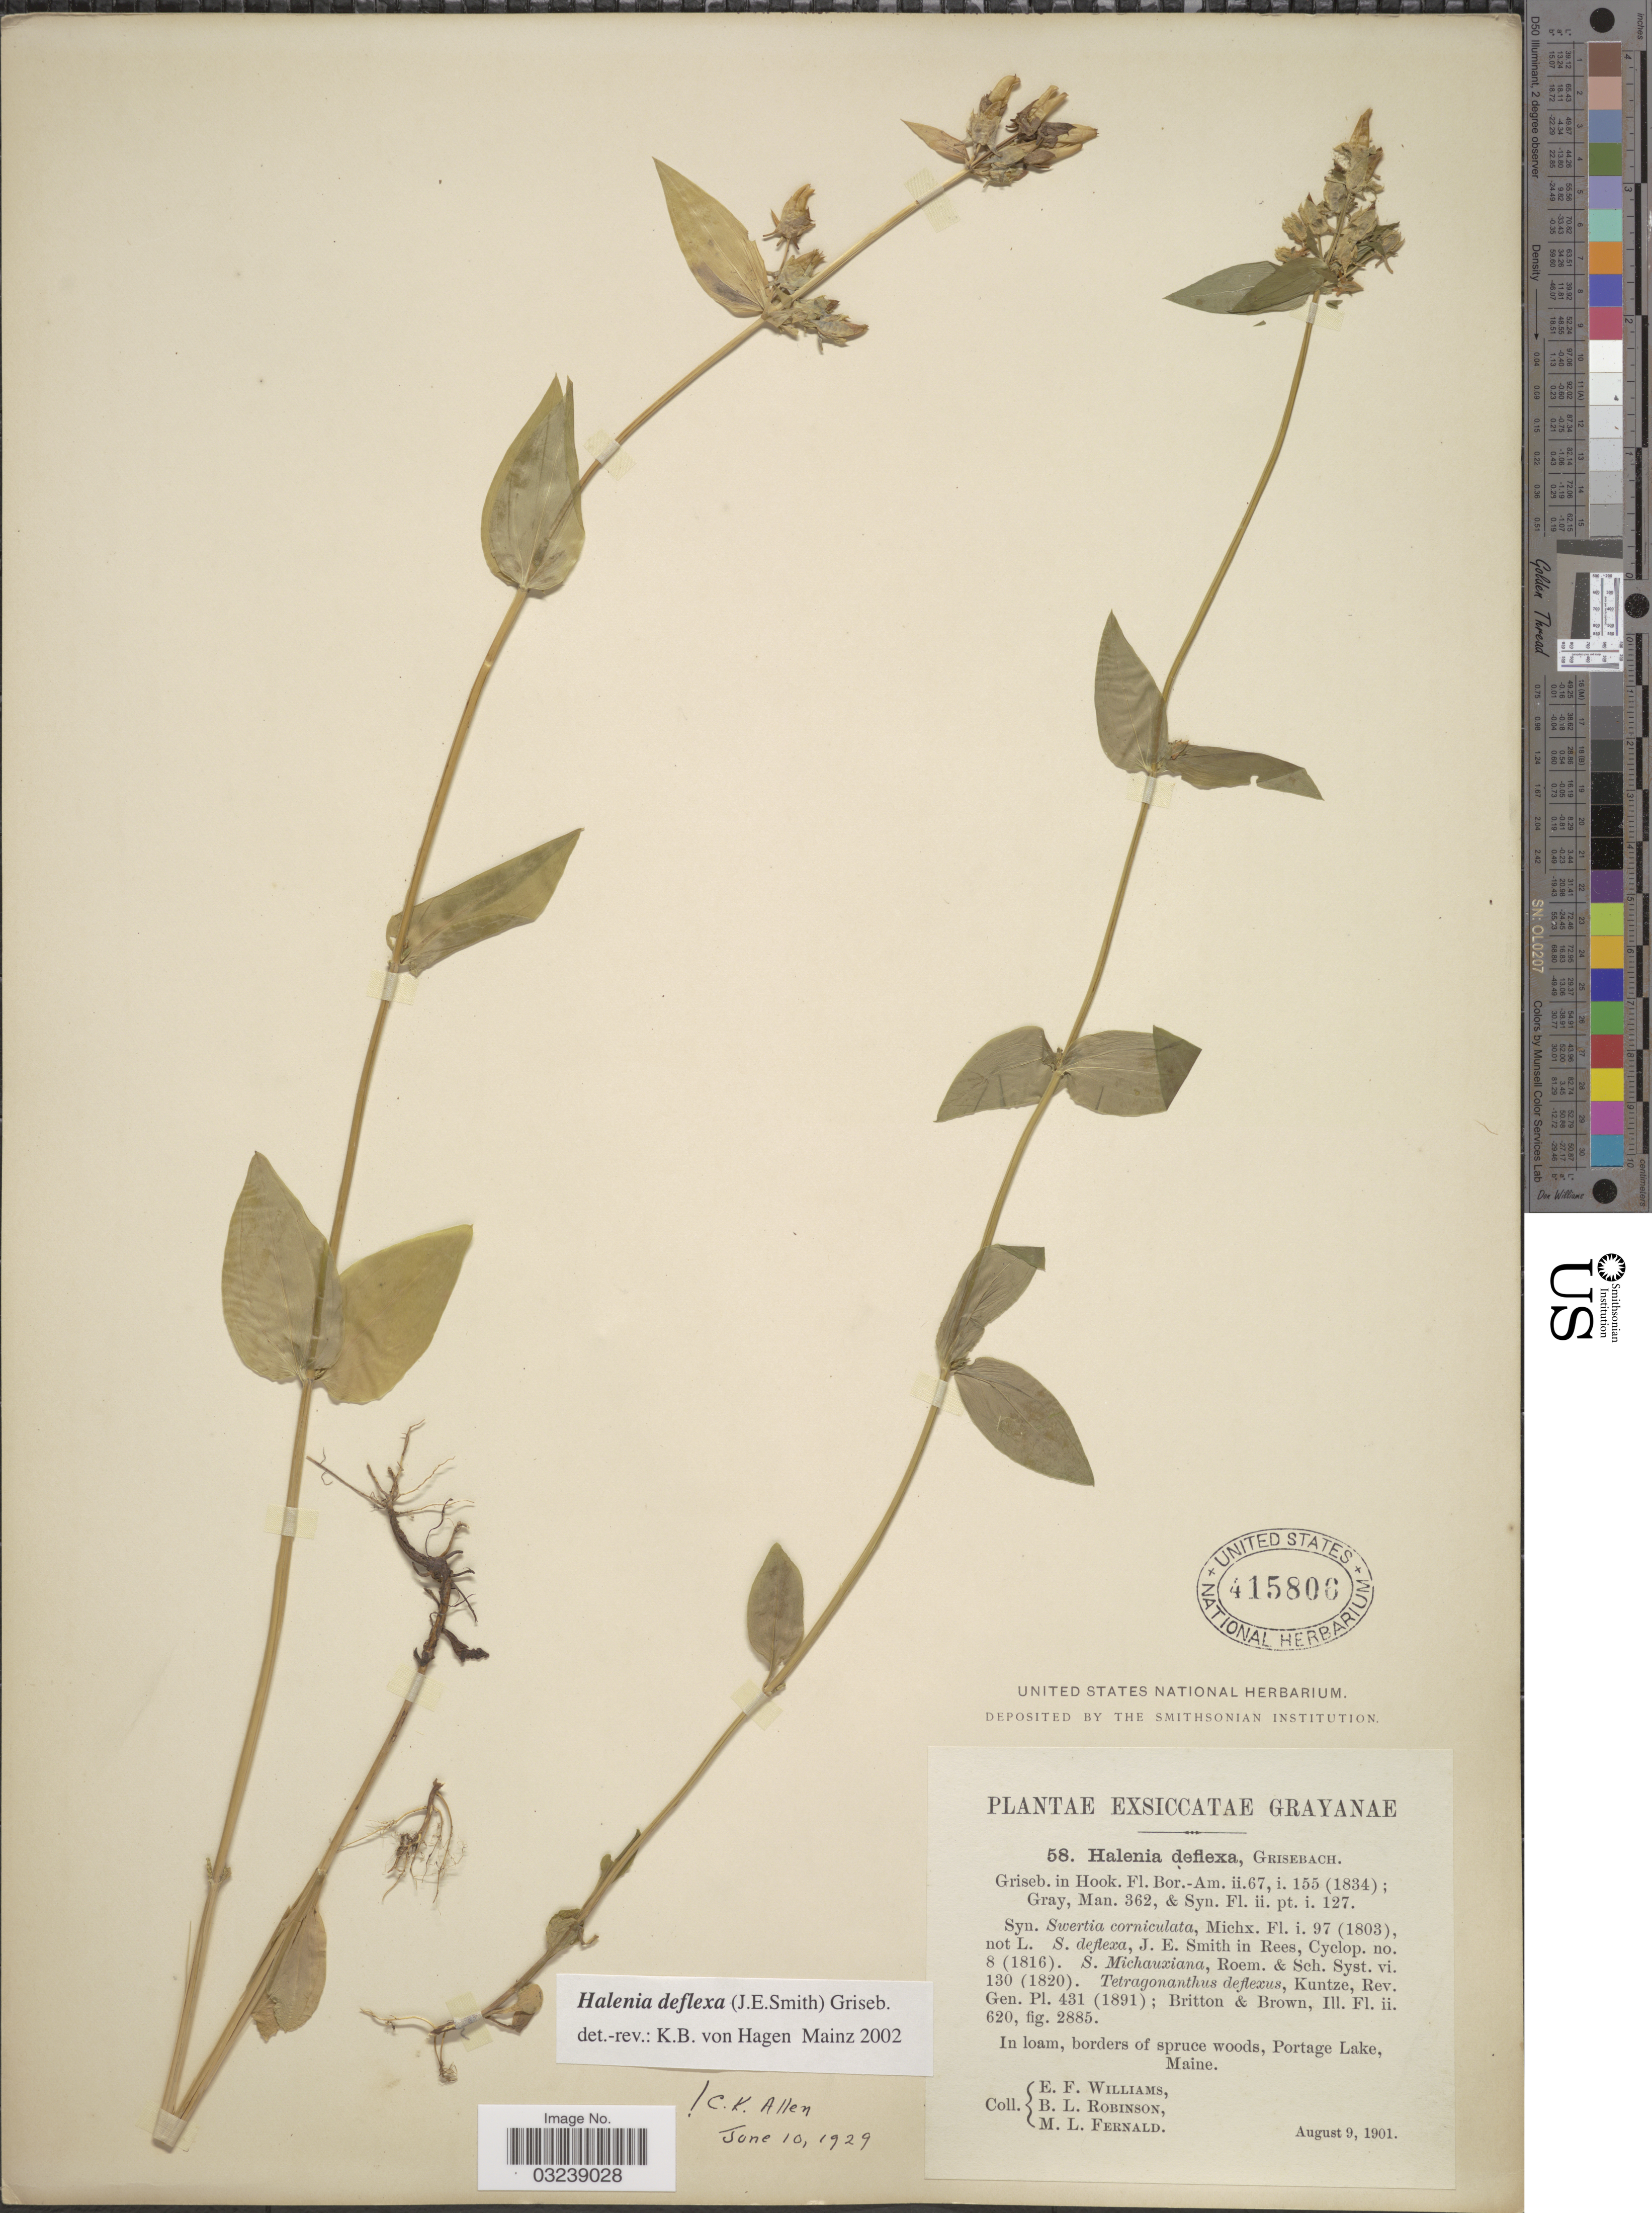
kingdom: Plantae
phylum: Tracheophyta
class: Magnoliopsida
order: Gentianales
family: Gentianaceae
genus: Halenia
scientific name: Halenia deflexa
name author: (Sm.) Griseb.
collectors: E. Williams, B. L. Robinson & M. L. Fernald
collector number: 58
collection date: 1901-08-09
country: United States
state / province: Maine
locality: Portage Lake.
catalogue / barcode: US 415806